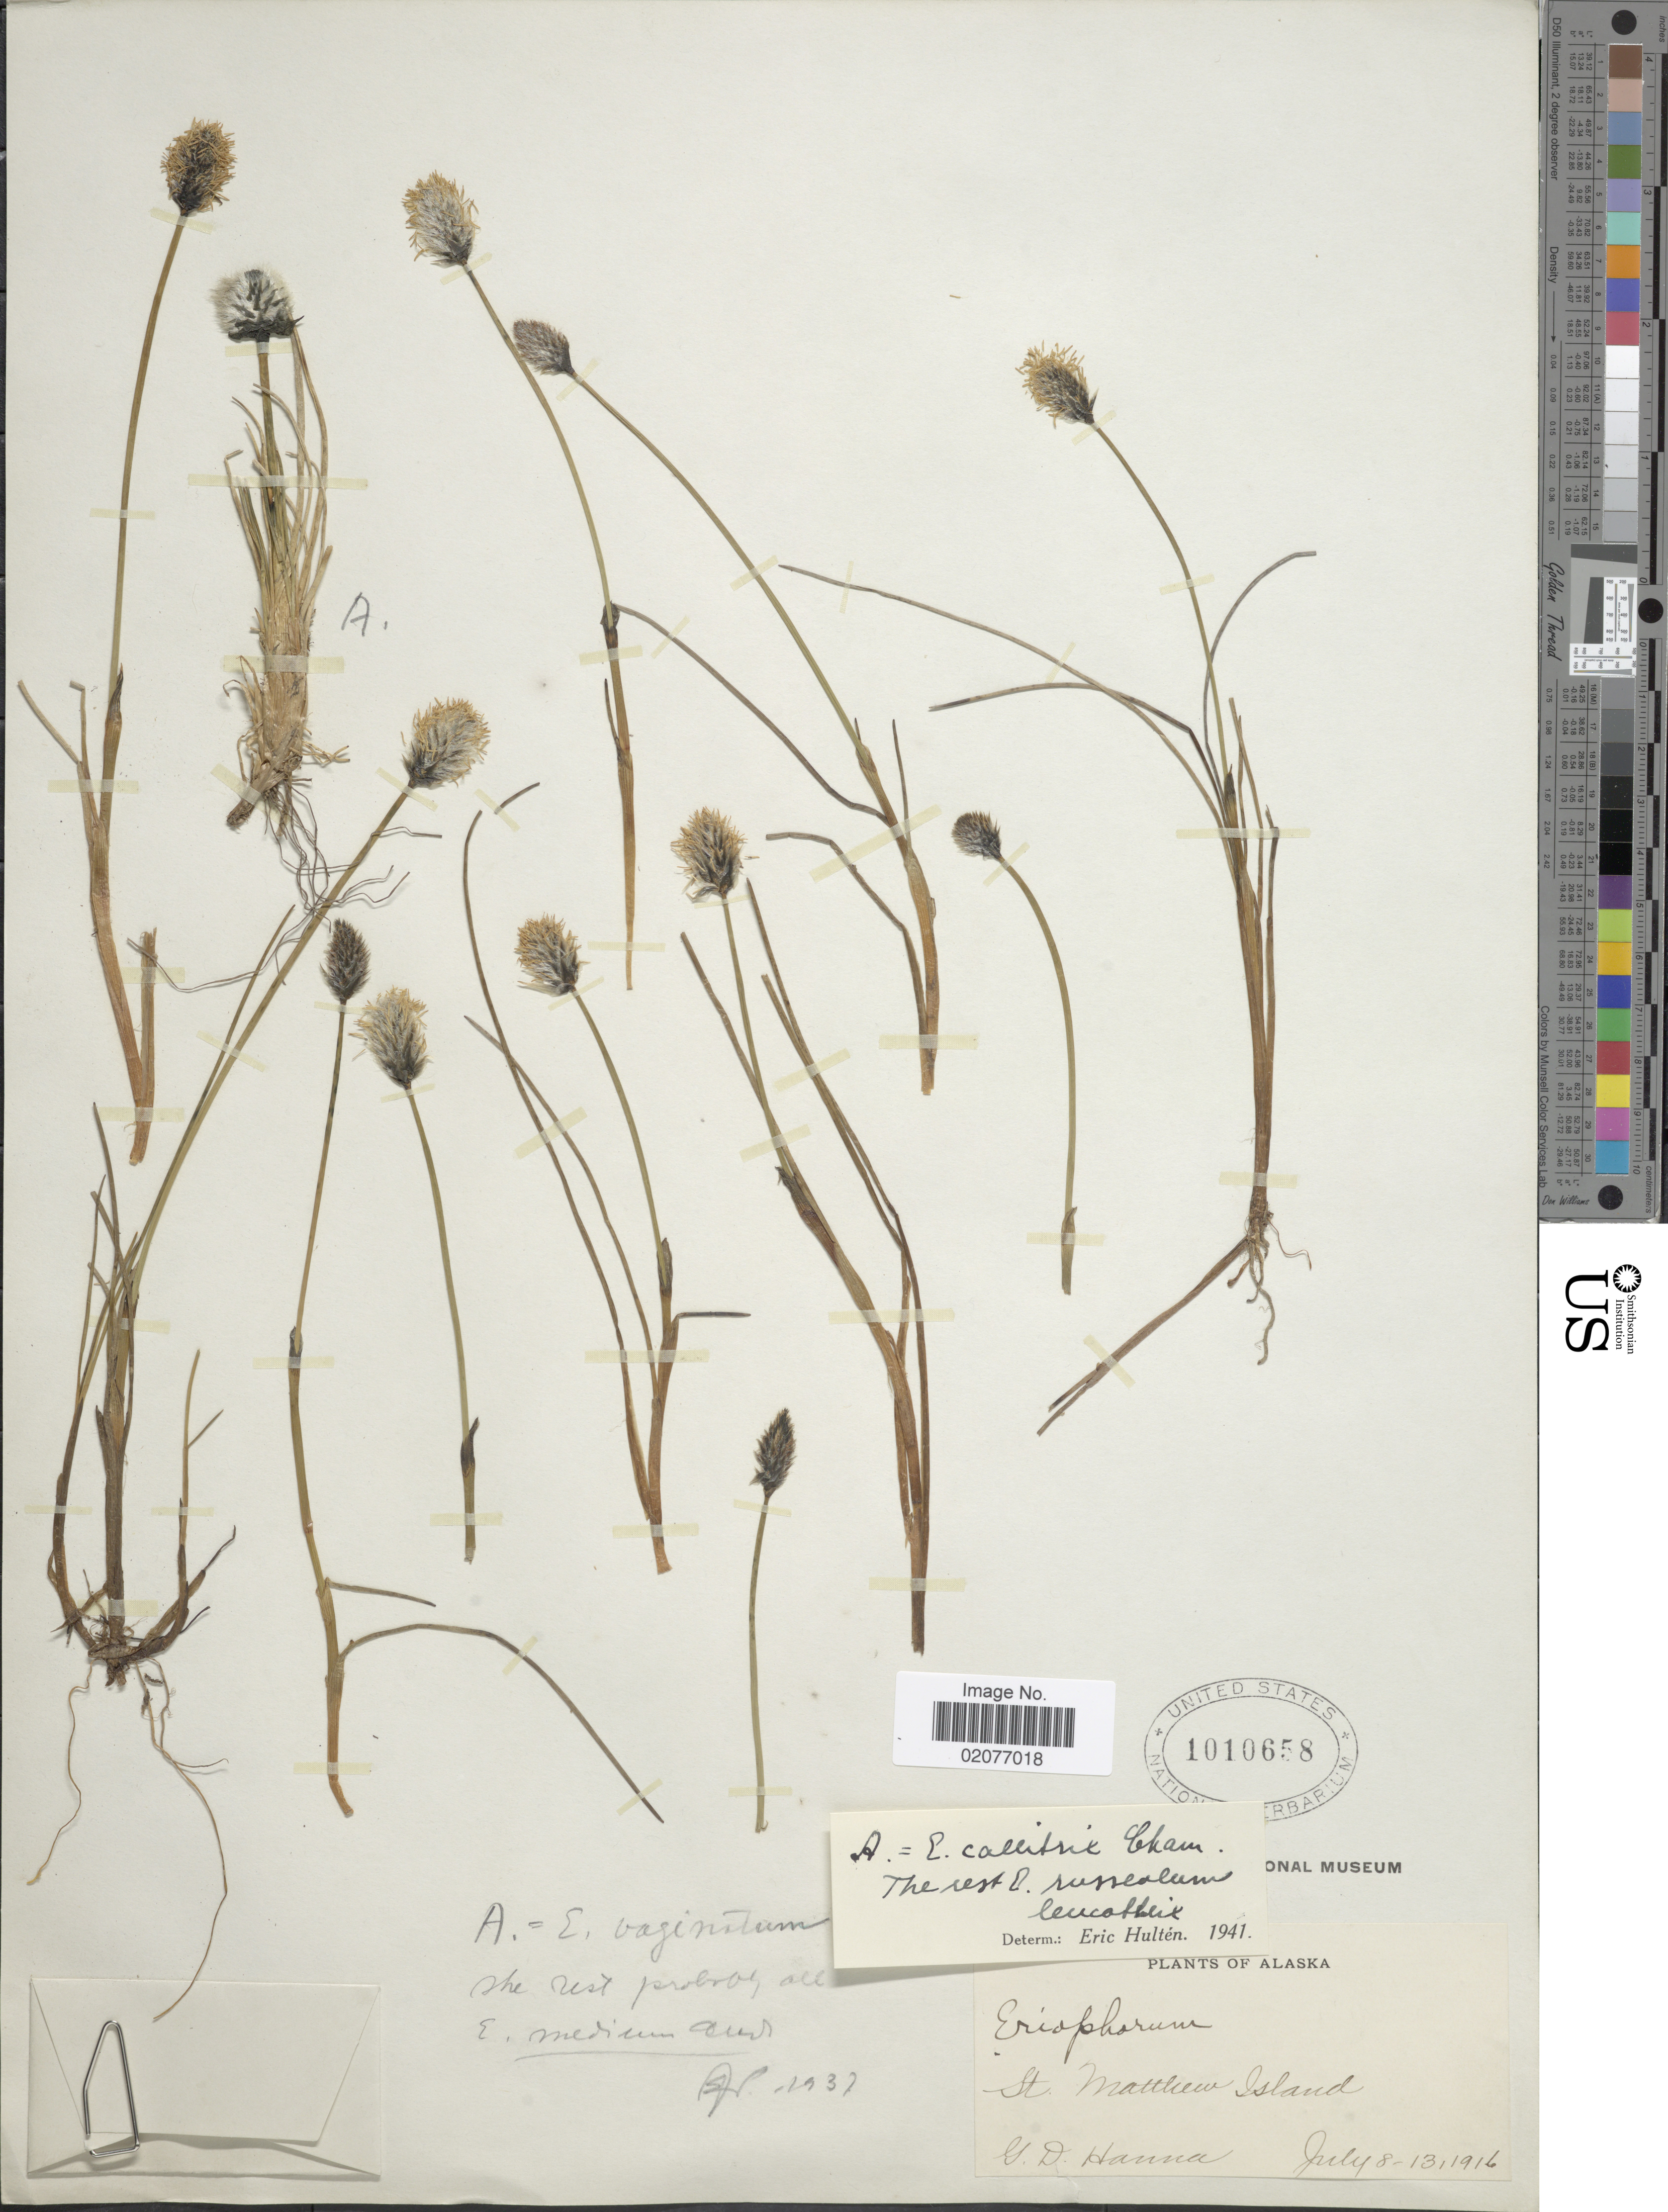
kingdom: Plantae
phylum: Tracheophyta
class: Liliopsida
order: Poales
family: Cyperaceae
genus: Eriophorum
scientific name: Eriophorum callitrix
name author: Cham. ex C.A. Mey.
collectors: G. D. Hanna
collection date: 1916-07-08/1916-07-13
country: United States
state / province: Alaska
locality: St Matthew Island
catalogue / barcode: US 1010658